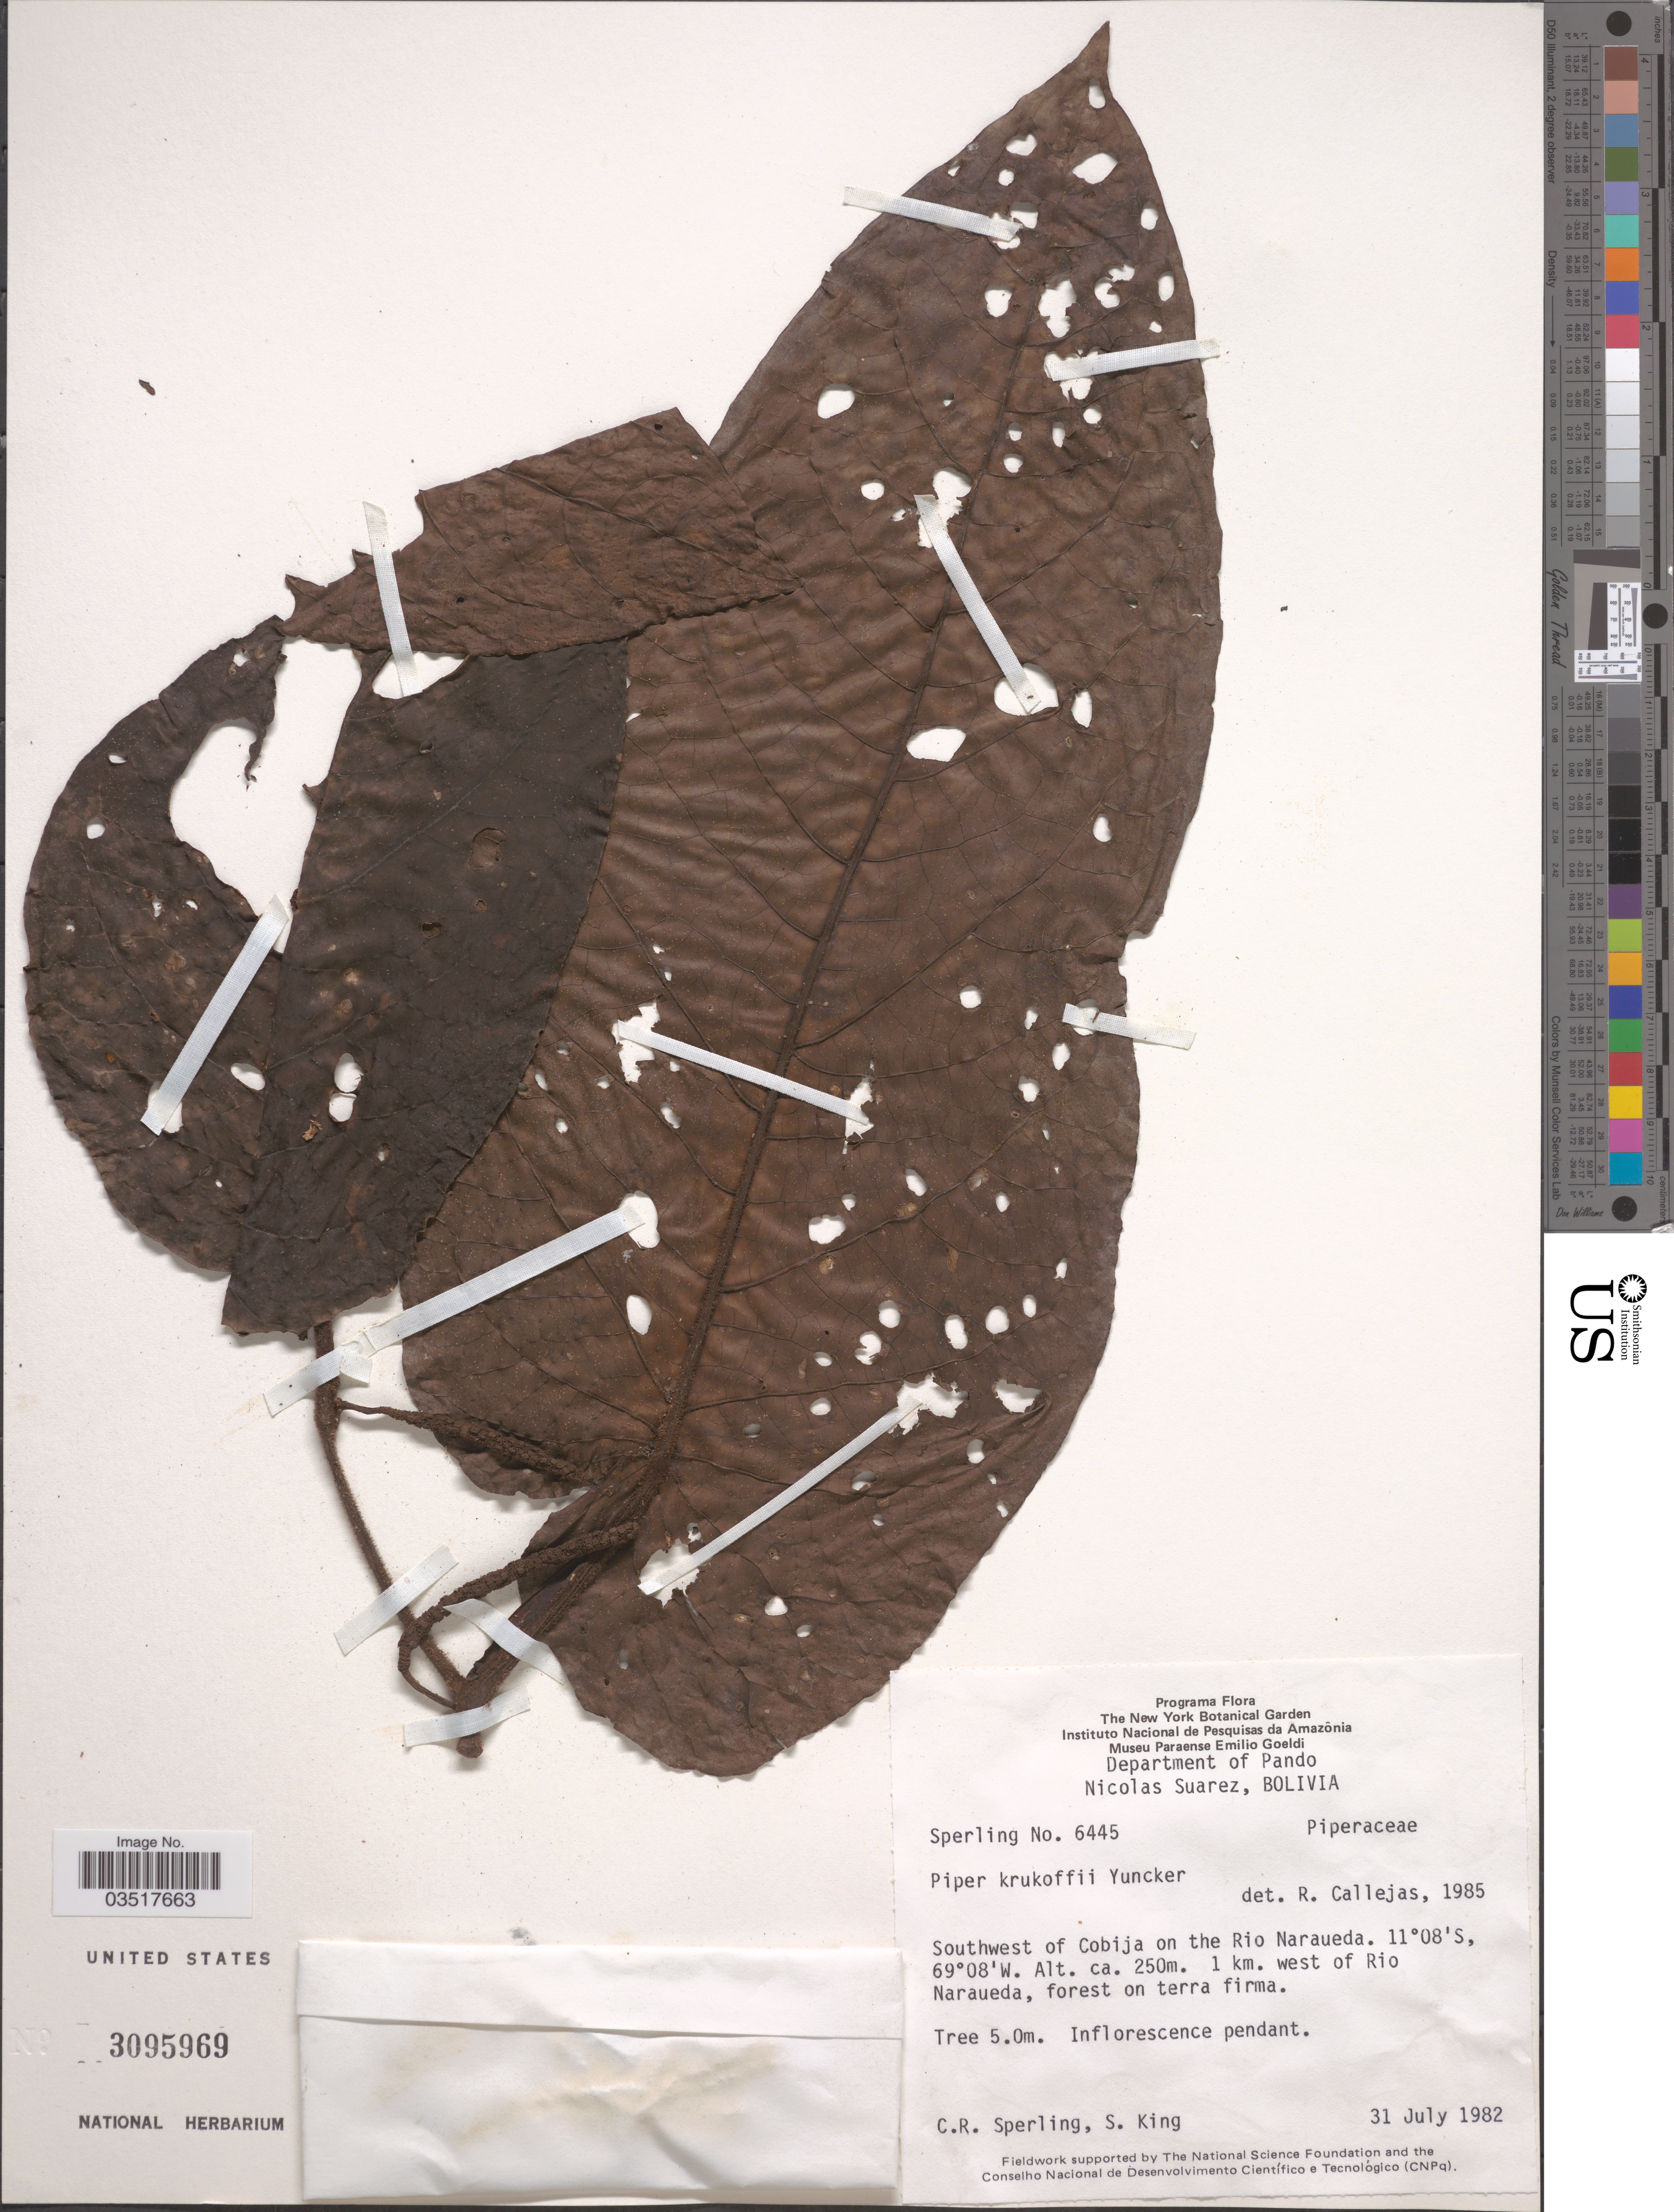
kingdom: Plantae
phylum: Tracheophyta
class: Magnoliopsida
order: Piperales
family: Piperaceae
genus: Piper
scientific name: Piper krukoffii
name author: Yunck.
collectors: C. R. Sperling & S. King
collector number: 6445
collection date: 1982-07-31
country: Bolivia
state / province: Pando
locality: Department of Pando. Nicolas Suarez. Southwest of Cobija on the Rio Naraueda. 1 km. west of Rio Naraueda.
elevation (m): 250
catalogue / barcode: US 3095969